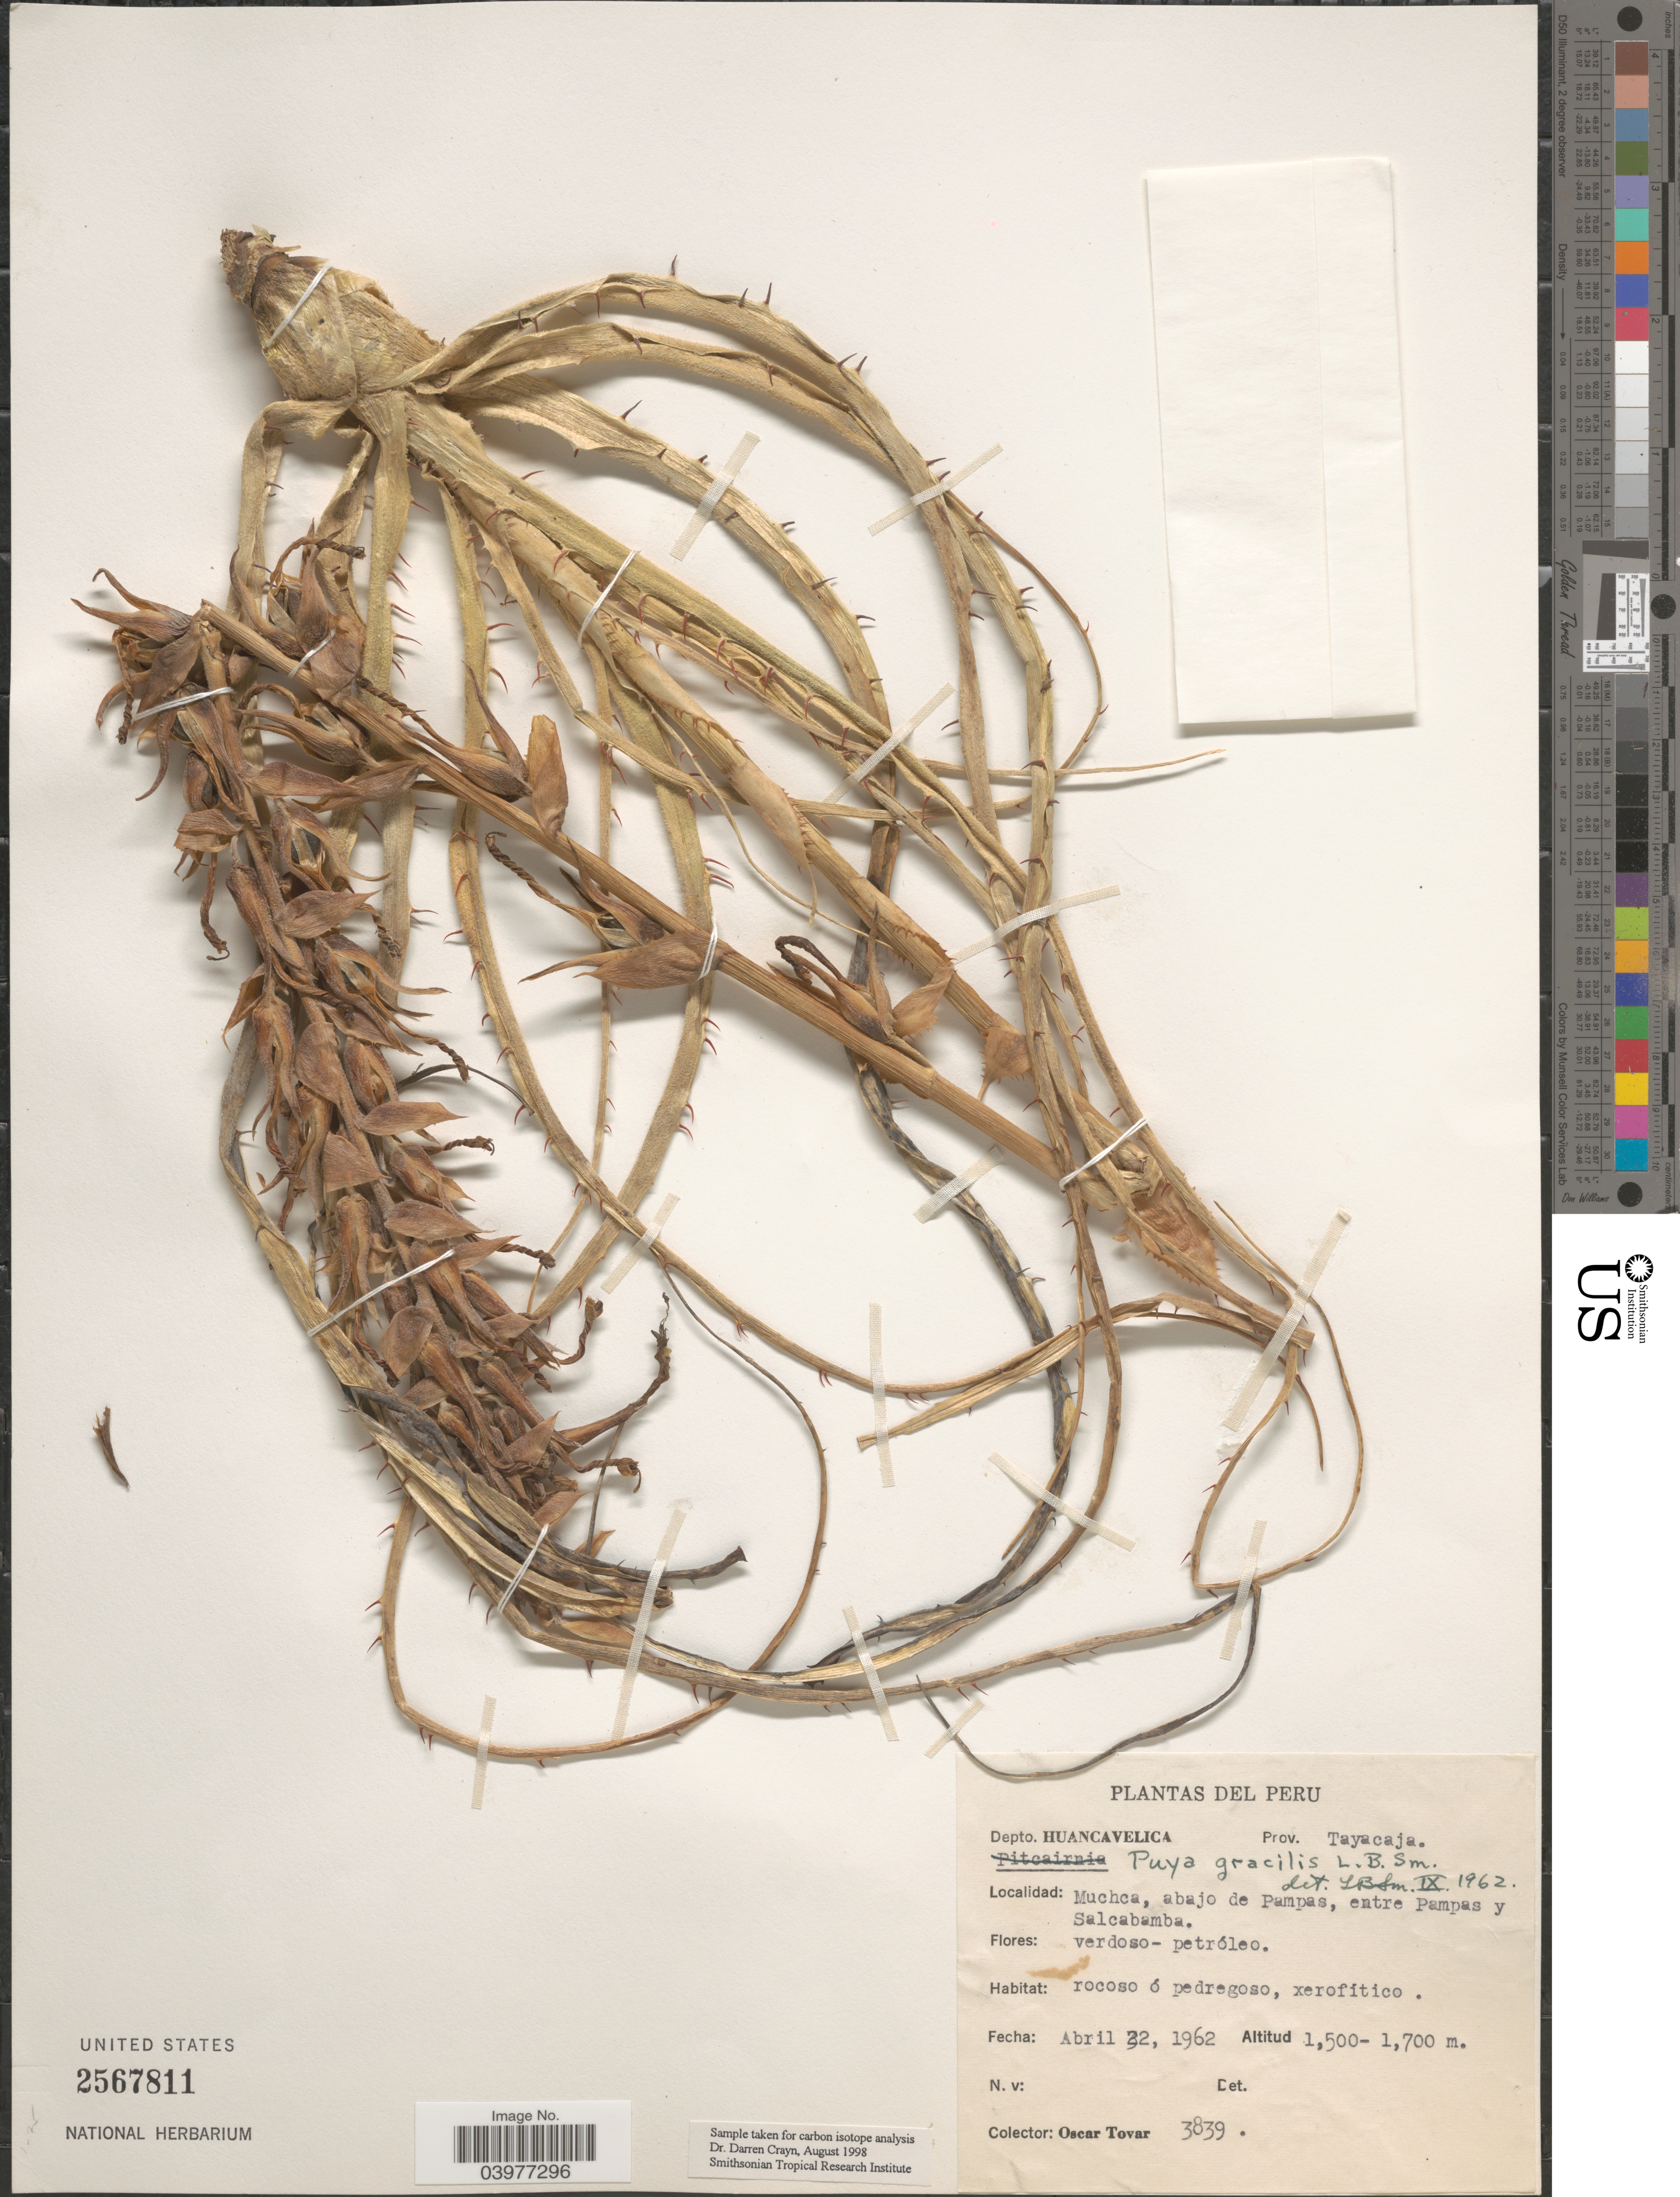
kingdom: Plantae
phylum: Tracheophyta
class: Liliopsida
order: Poales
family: Bromeliaceae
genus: Puya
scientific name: Puya gracilis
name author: L.B. Sm.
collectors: Ó. Tovar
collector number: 3839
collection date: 1962-04-22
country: Peru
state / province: Huancavelica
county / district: Tayacaja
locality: Depto. Huancavelica. Prov. Tayacaja. Muchca, abajo de Pampas, entre Pampas y Salcabamba.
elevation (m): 1500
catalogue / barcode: US 2567811